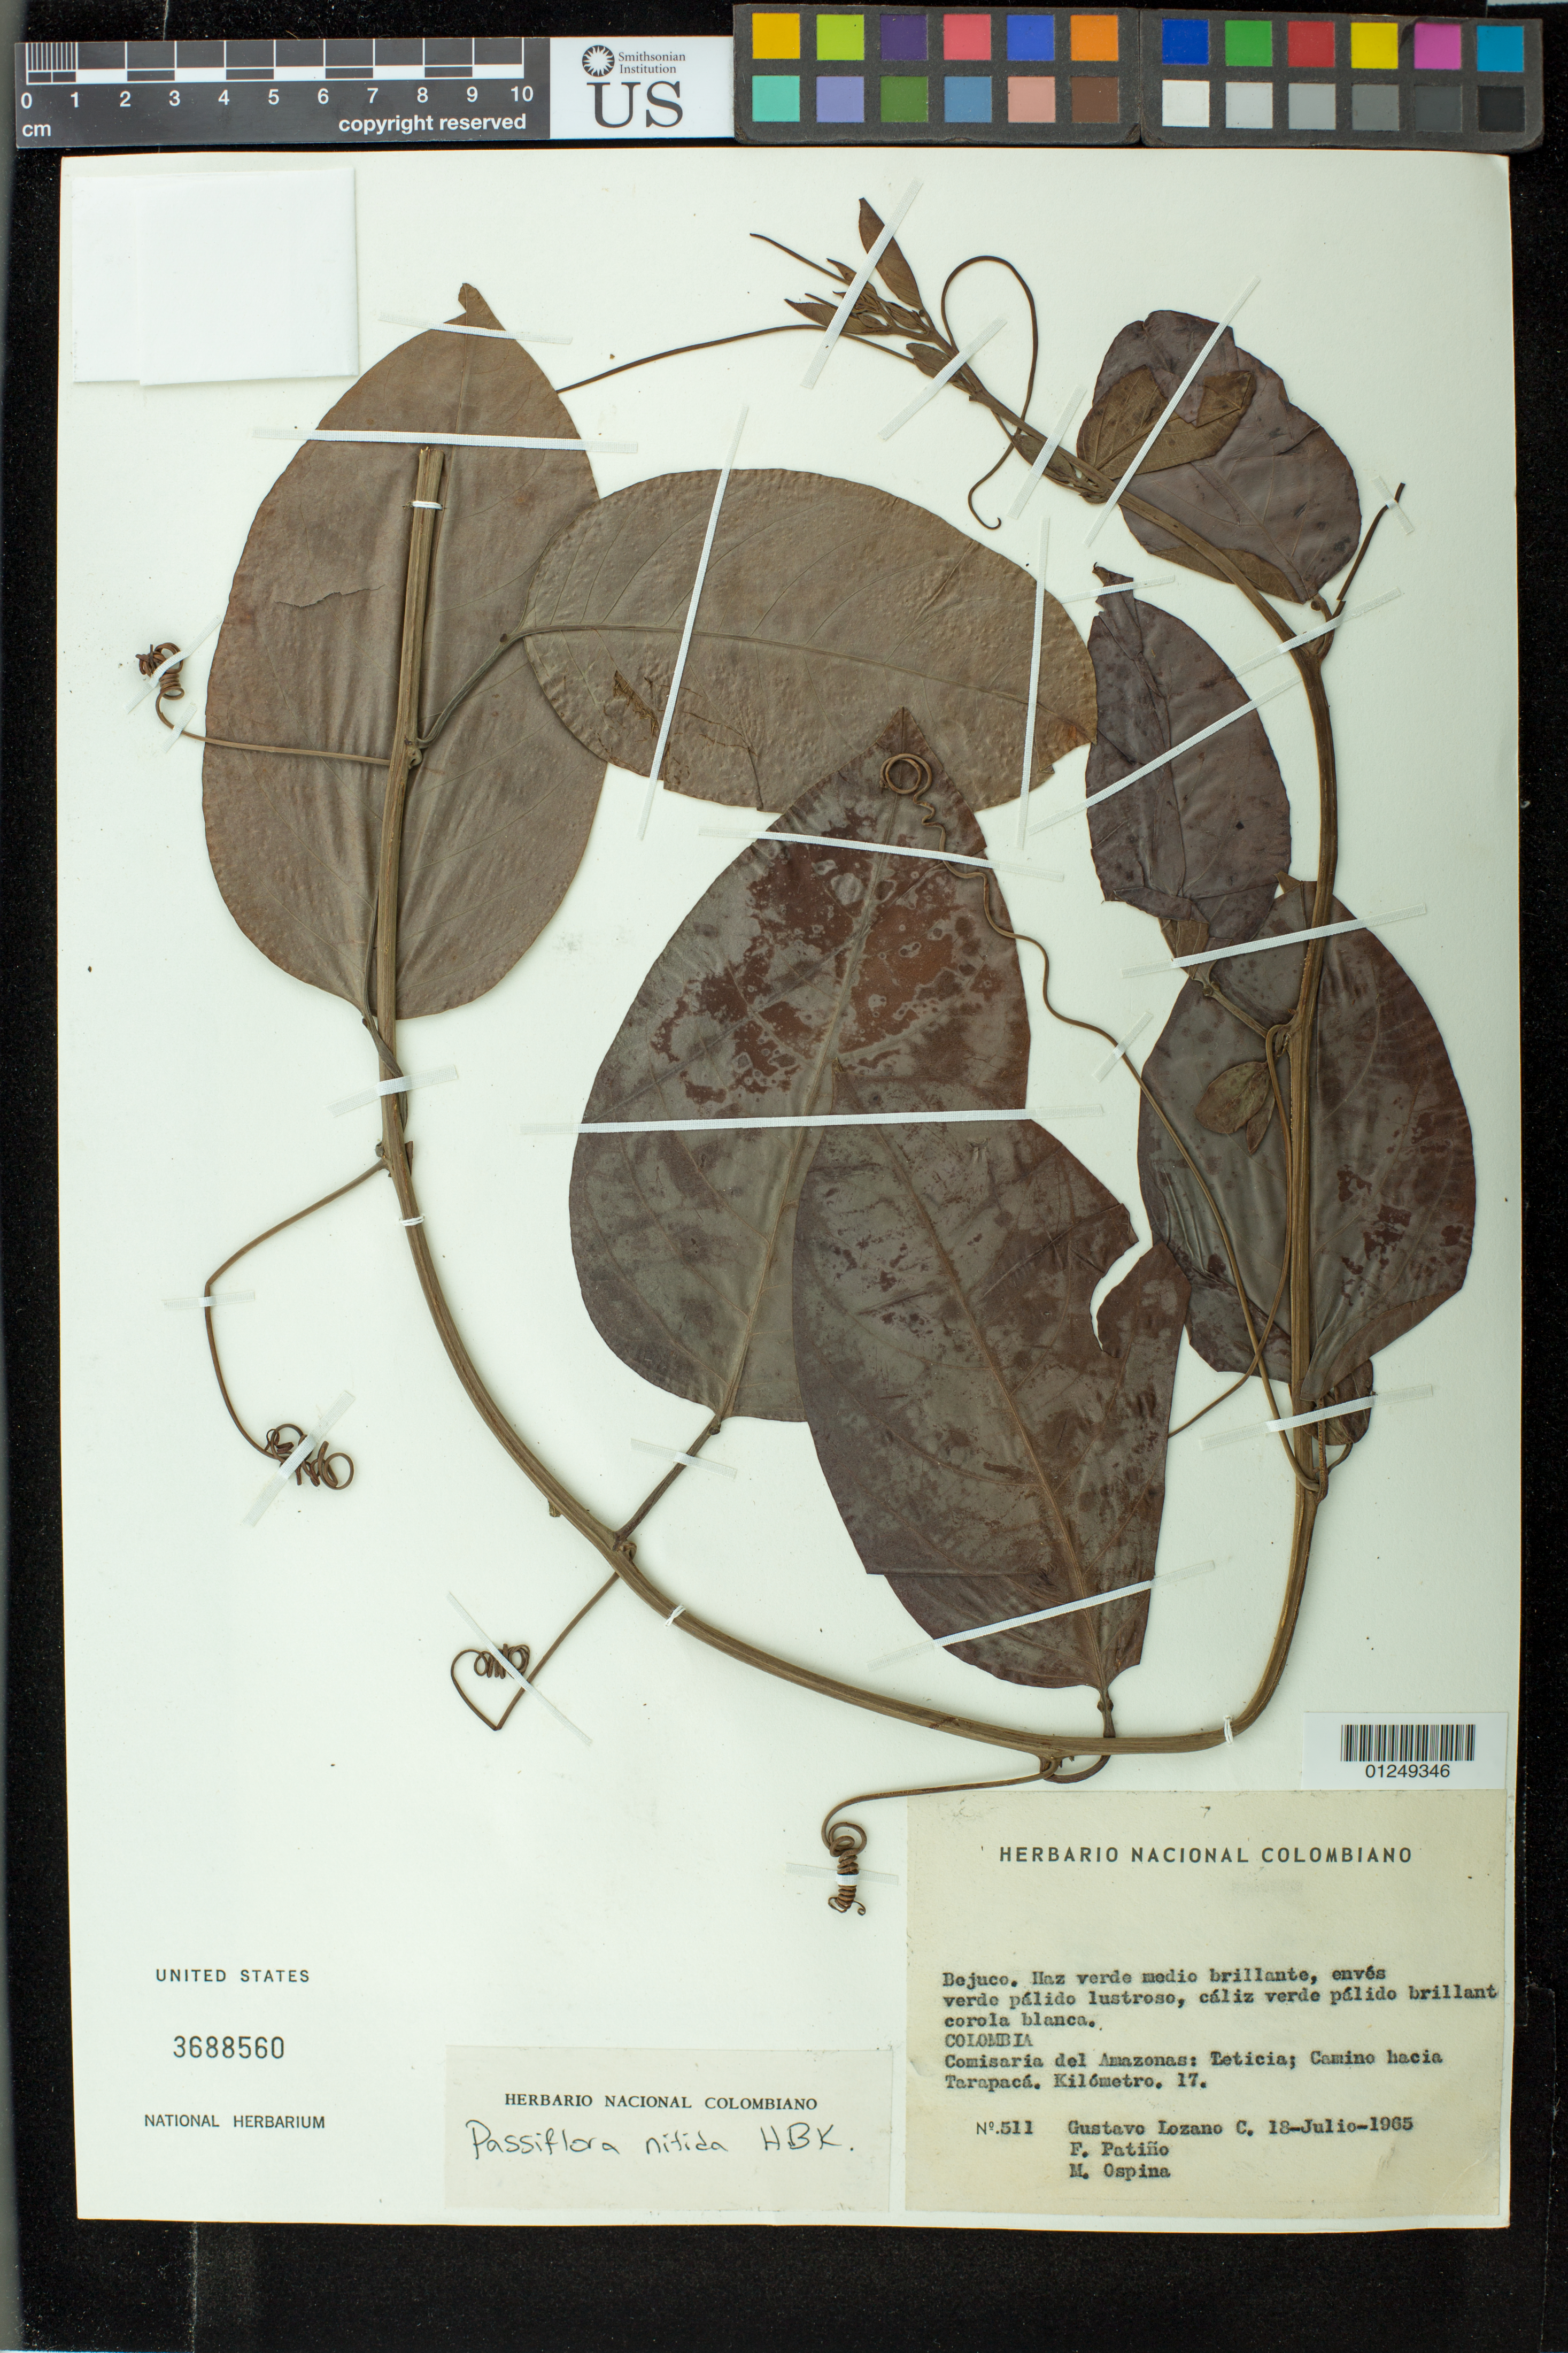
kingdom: Plantae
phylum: Tracheophyta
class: Magnoliopsida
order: Malpighiales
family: Passifloraceae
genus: Passiflora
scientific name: Passiflora nitida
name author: Kunth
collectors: G. Lozano-Contreras, F. Patino & M. Ospina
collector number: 511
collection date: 1965-07-18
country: Colombia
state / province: Amazônas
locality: Leticia; Camino hacia Tarapacá. Kilómetro. 17.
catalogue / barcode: US 3688560